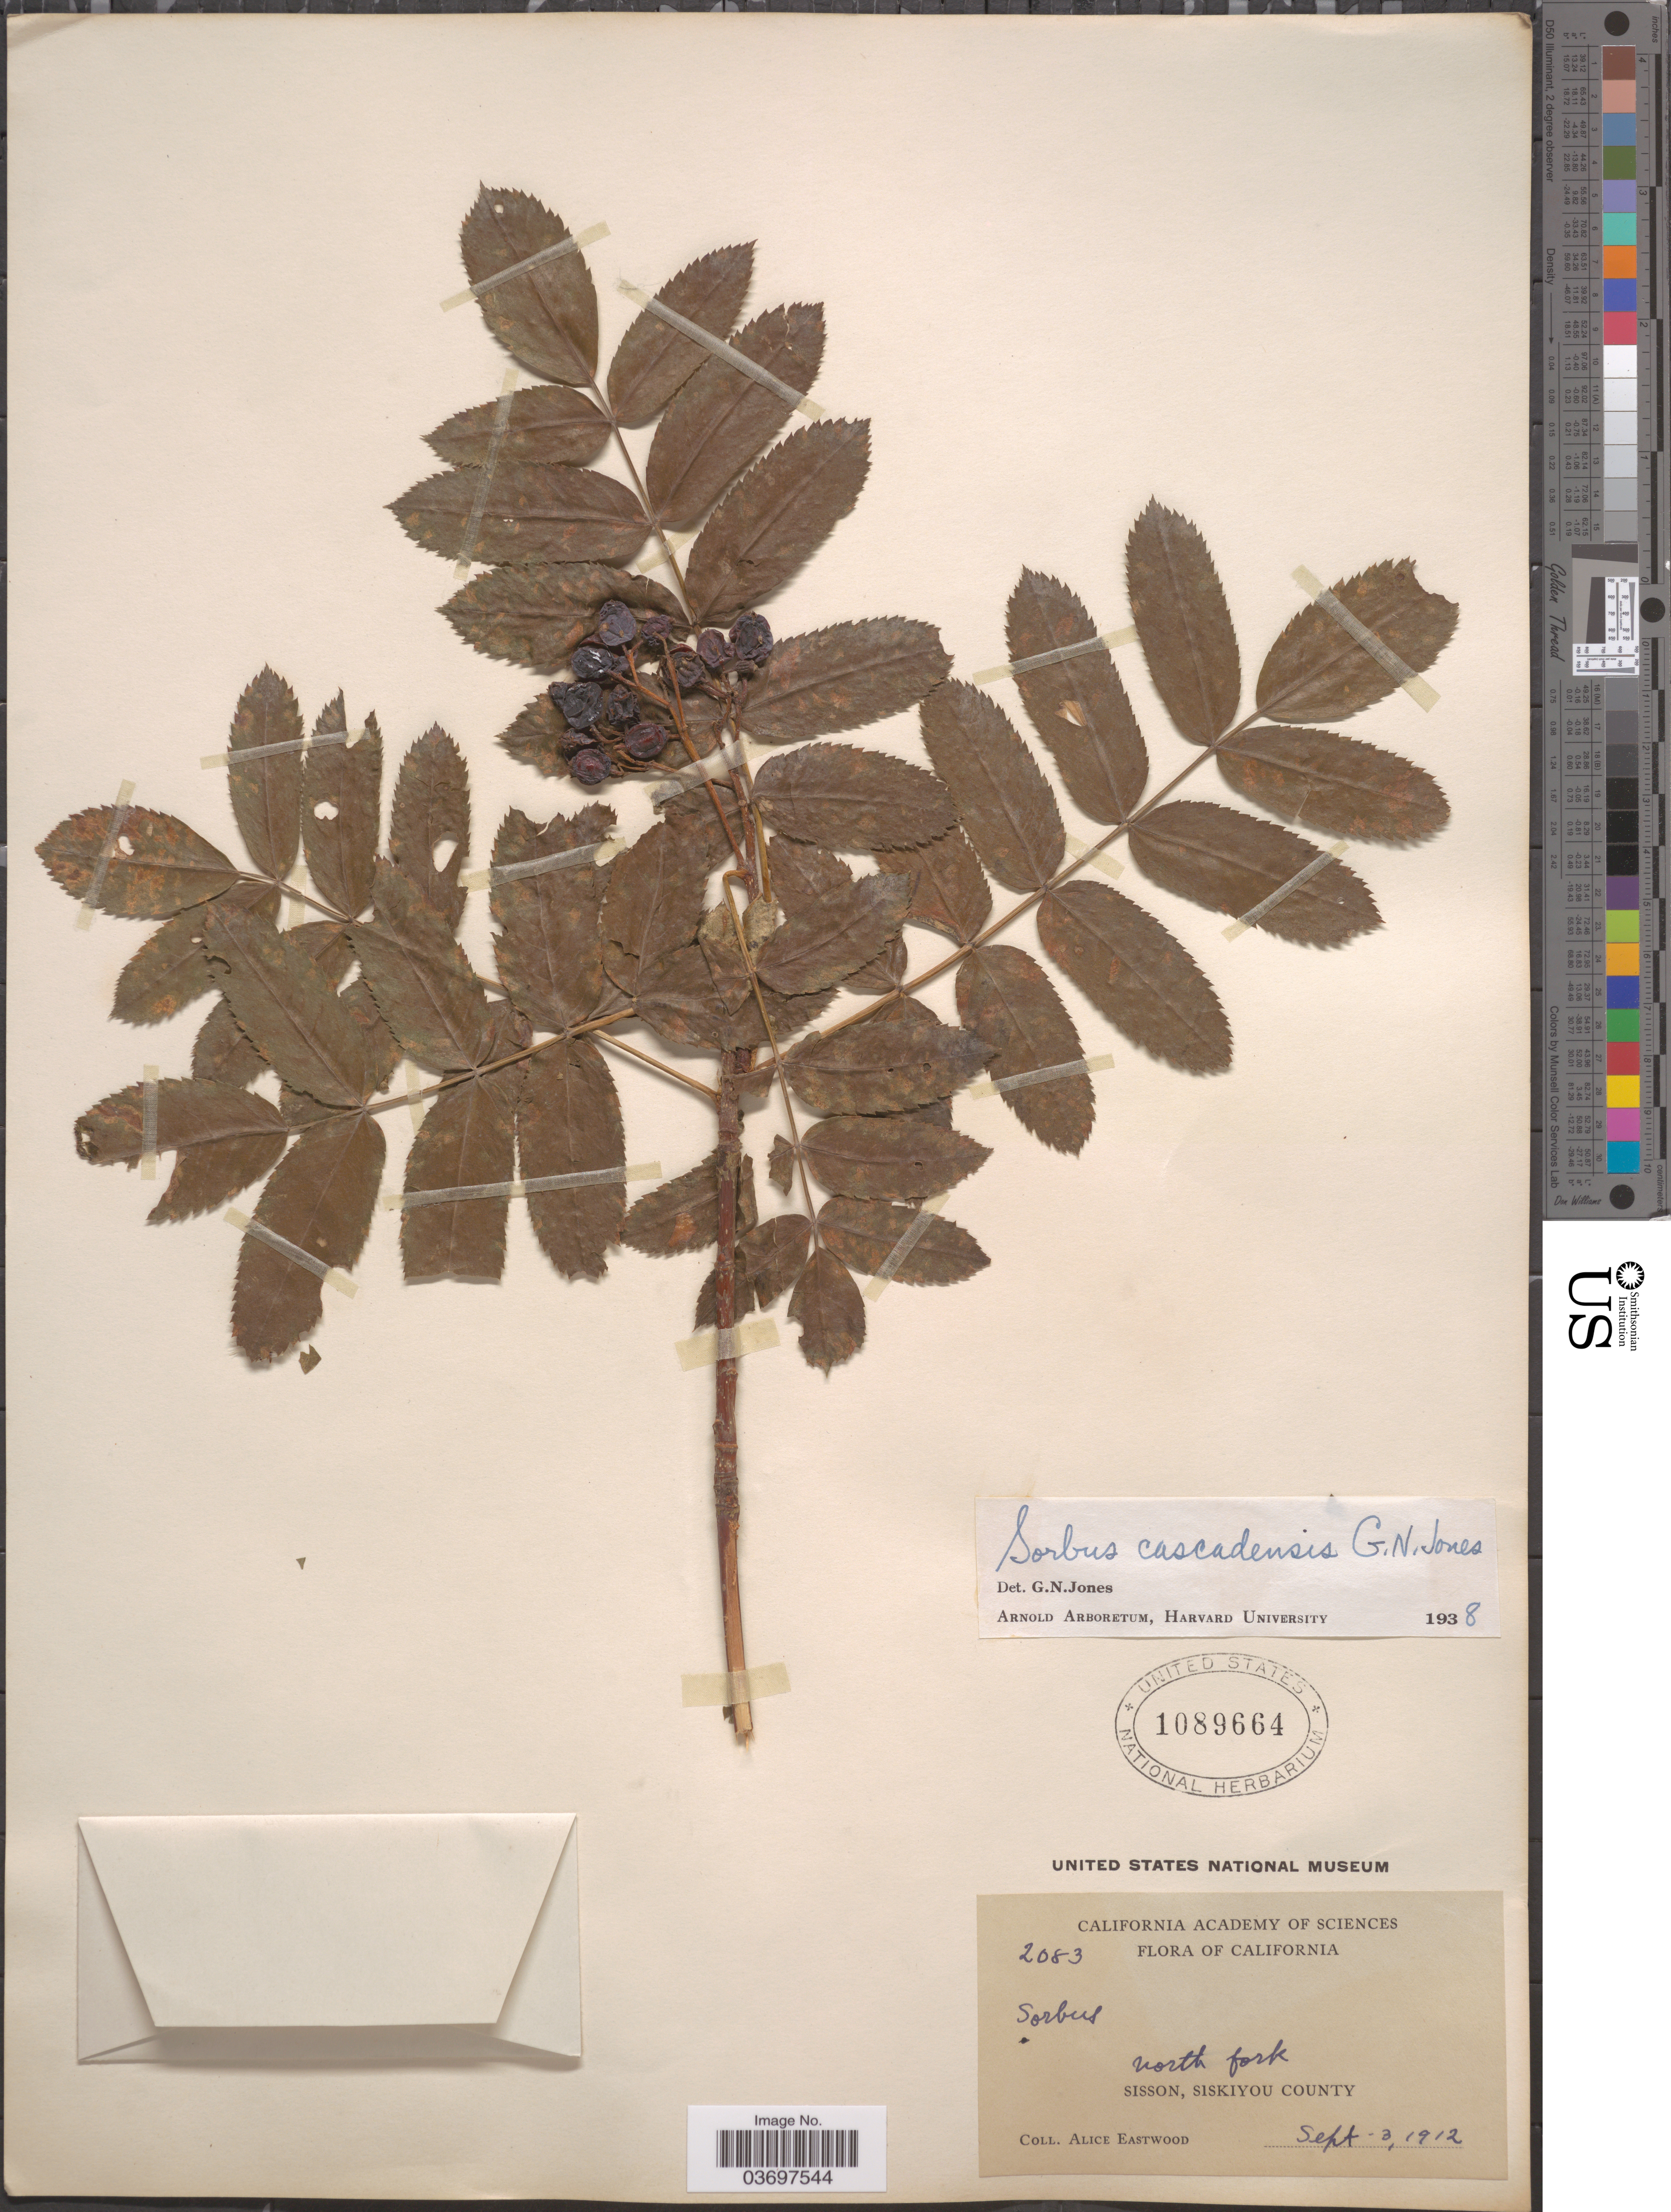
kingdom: Plantae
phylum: Tracheophyta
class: Magnoliopsida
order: Rosales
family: Rosaceae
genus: Sorbus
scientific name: Sorbus cascadensis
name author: G.N. Jones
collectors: A. Eastwood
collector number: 2083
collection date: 1912-09-03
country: United States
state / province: California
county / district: Siskiyou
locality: North fork. Sisson, Siskiyou County.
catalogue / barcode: US 1089664